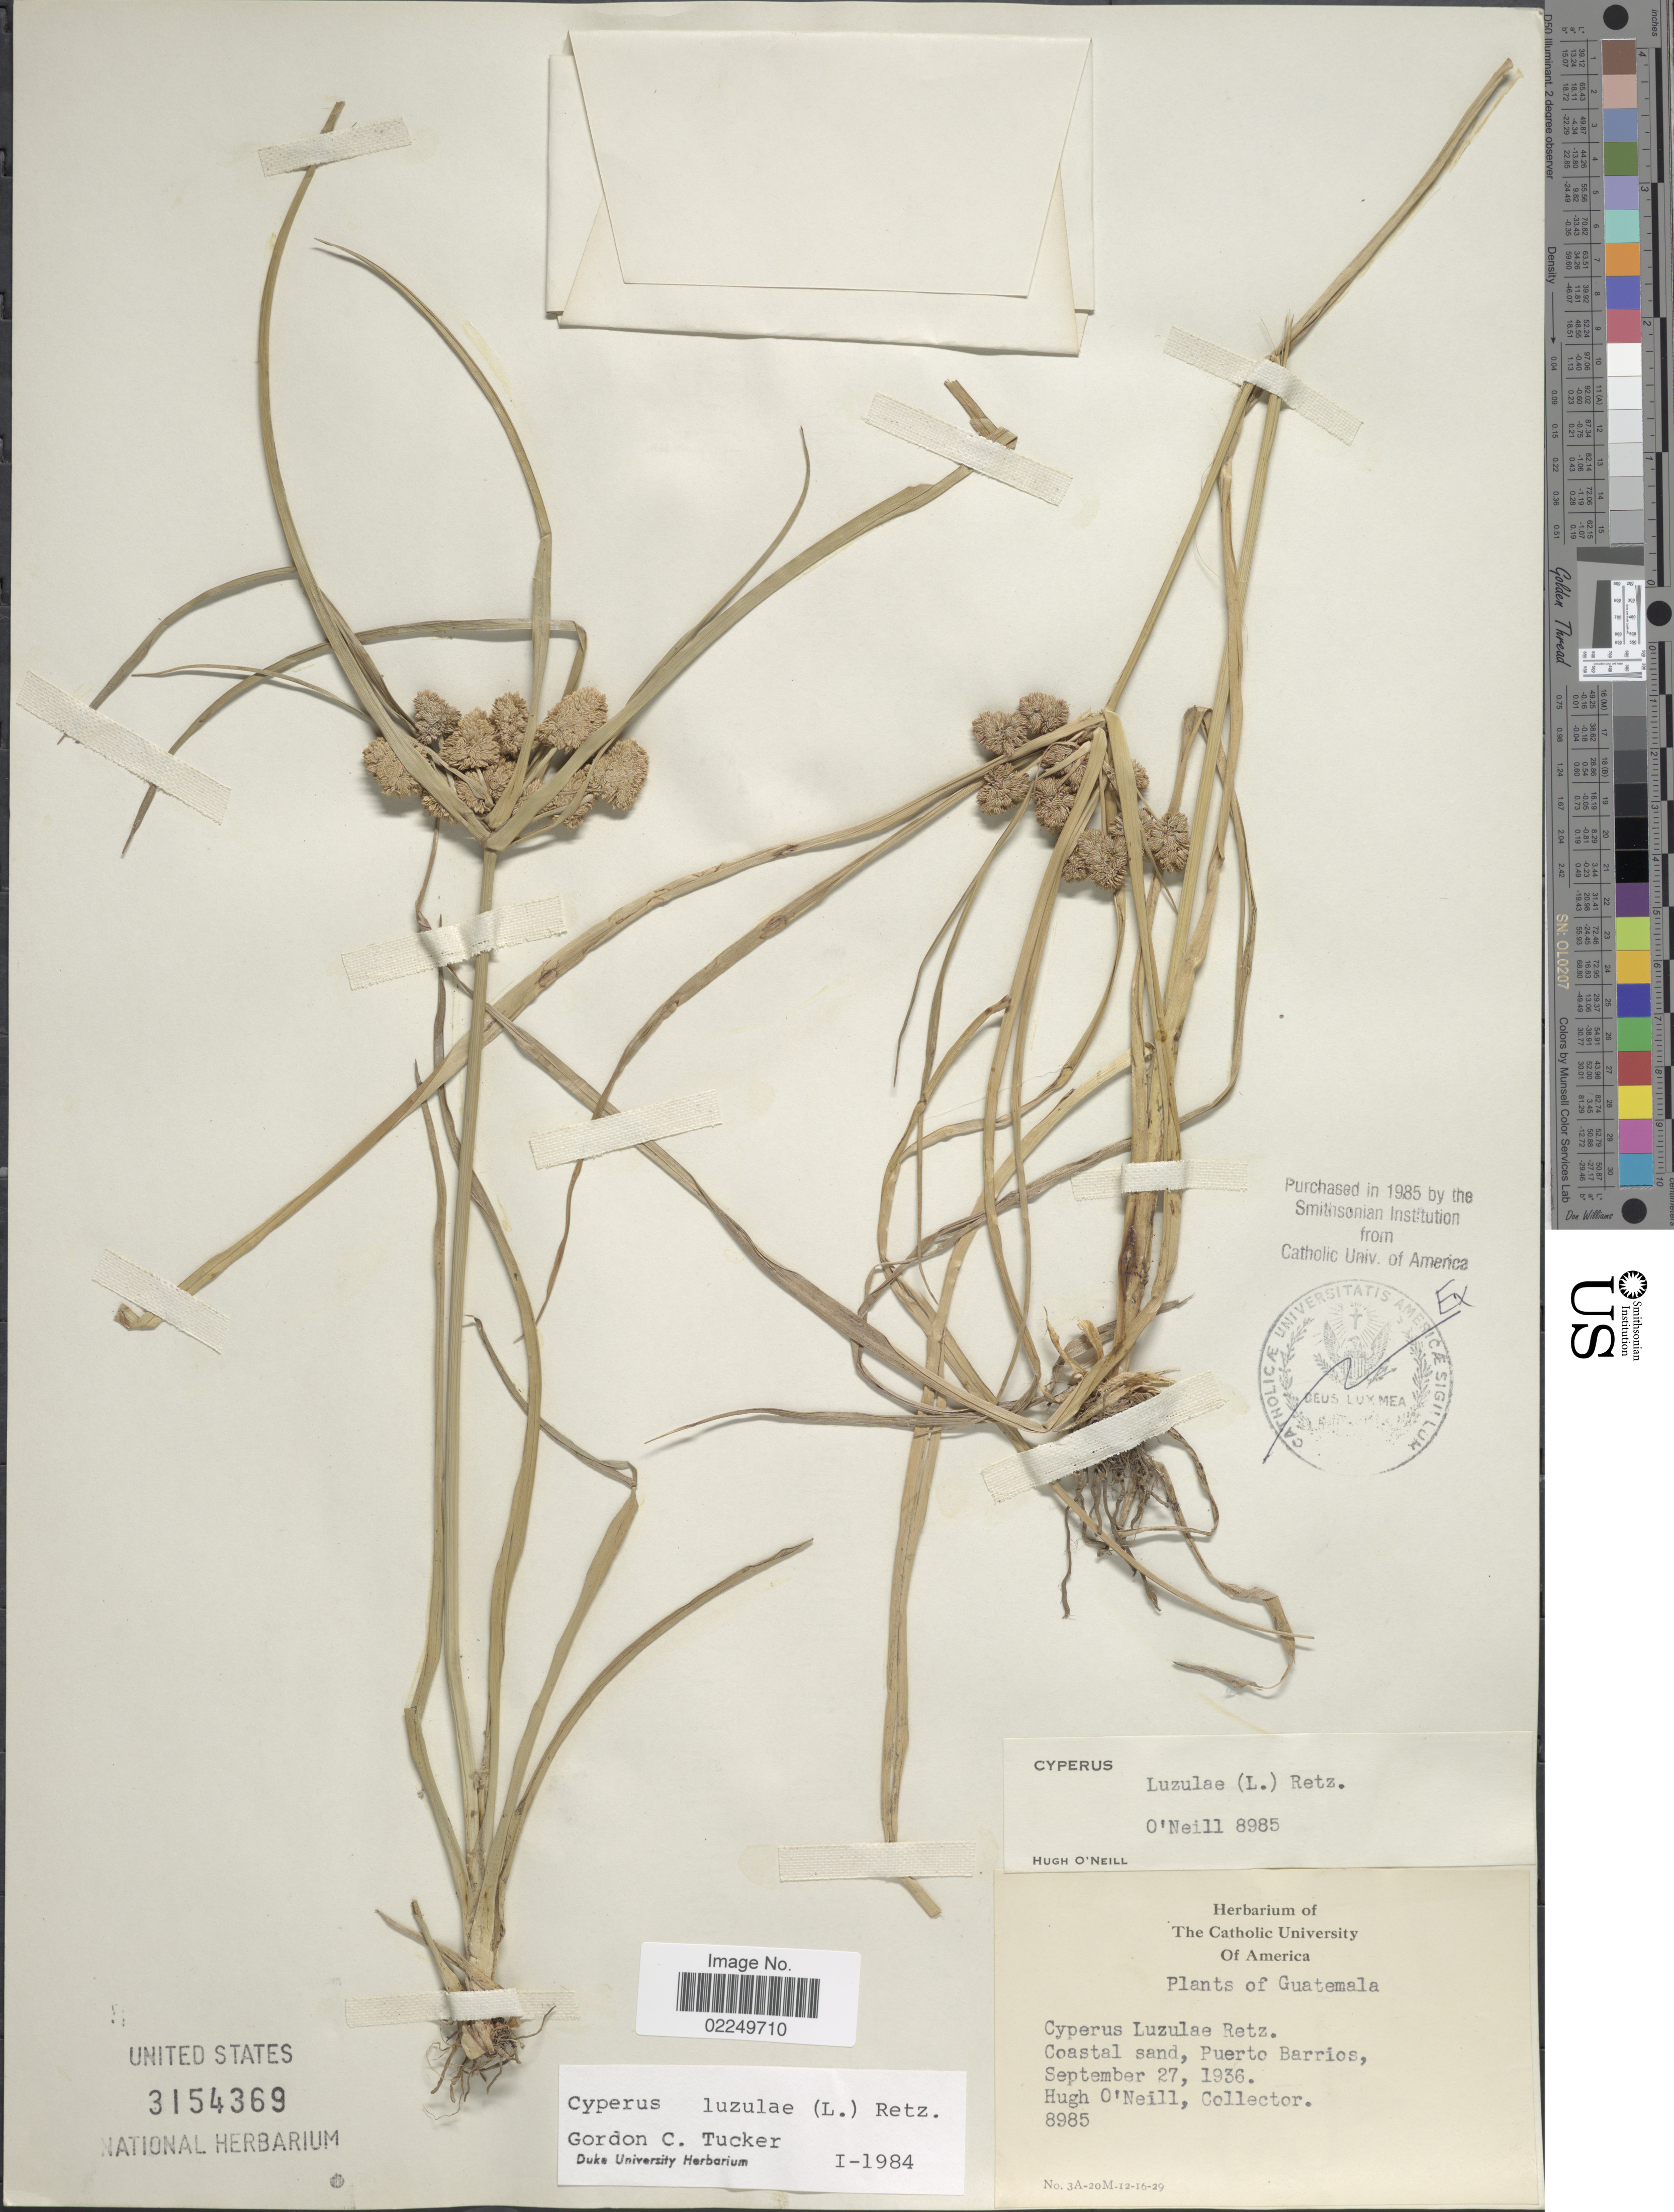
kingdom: Plantae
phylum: Tracheophyta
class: Liliopsida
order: Poales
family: Cyperaceae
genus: Cyperus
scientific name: Cyperus luzulae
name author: (L.) Rottb. ex Retz.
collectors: H. O'Neill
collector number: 8985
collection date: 1936-09-27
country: Guatemala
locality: Coastal sand, Puerto Barrios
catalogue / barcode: US 3154369